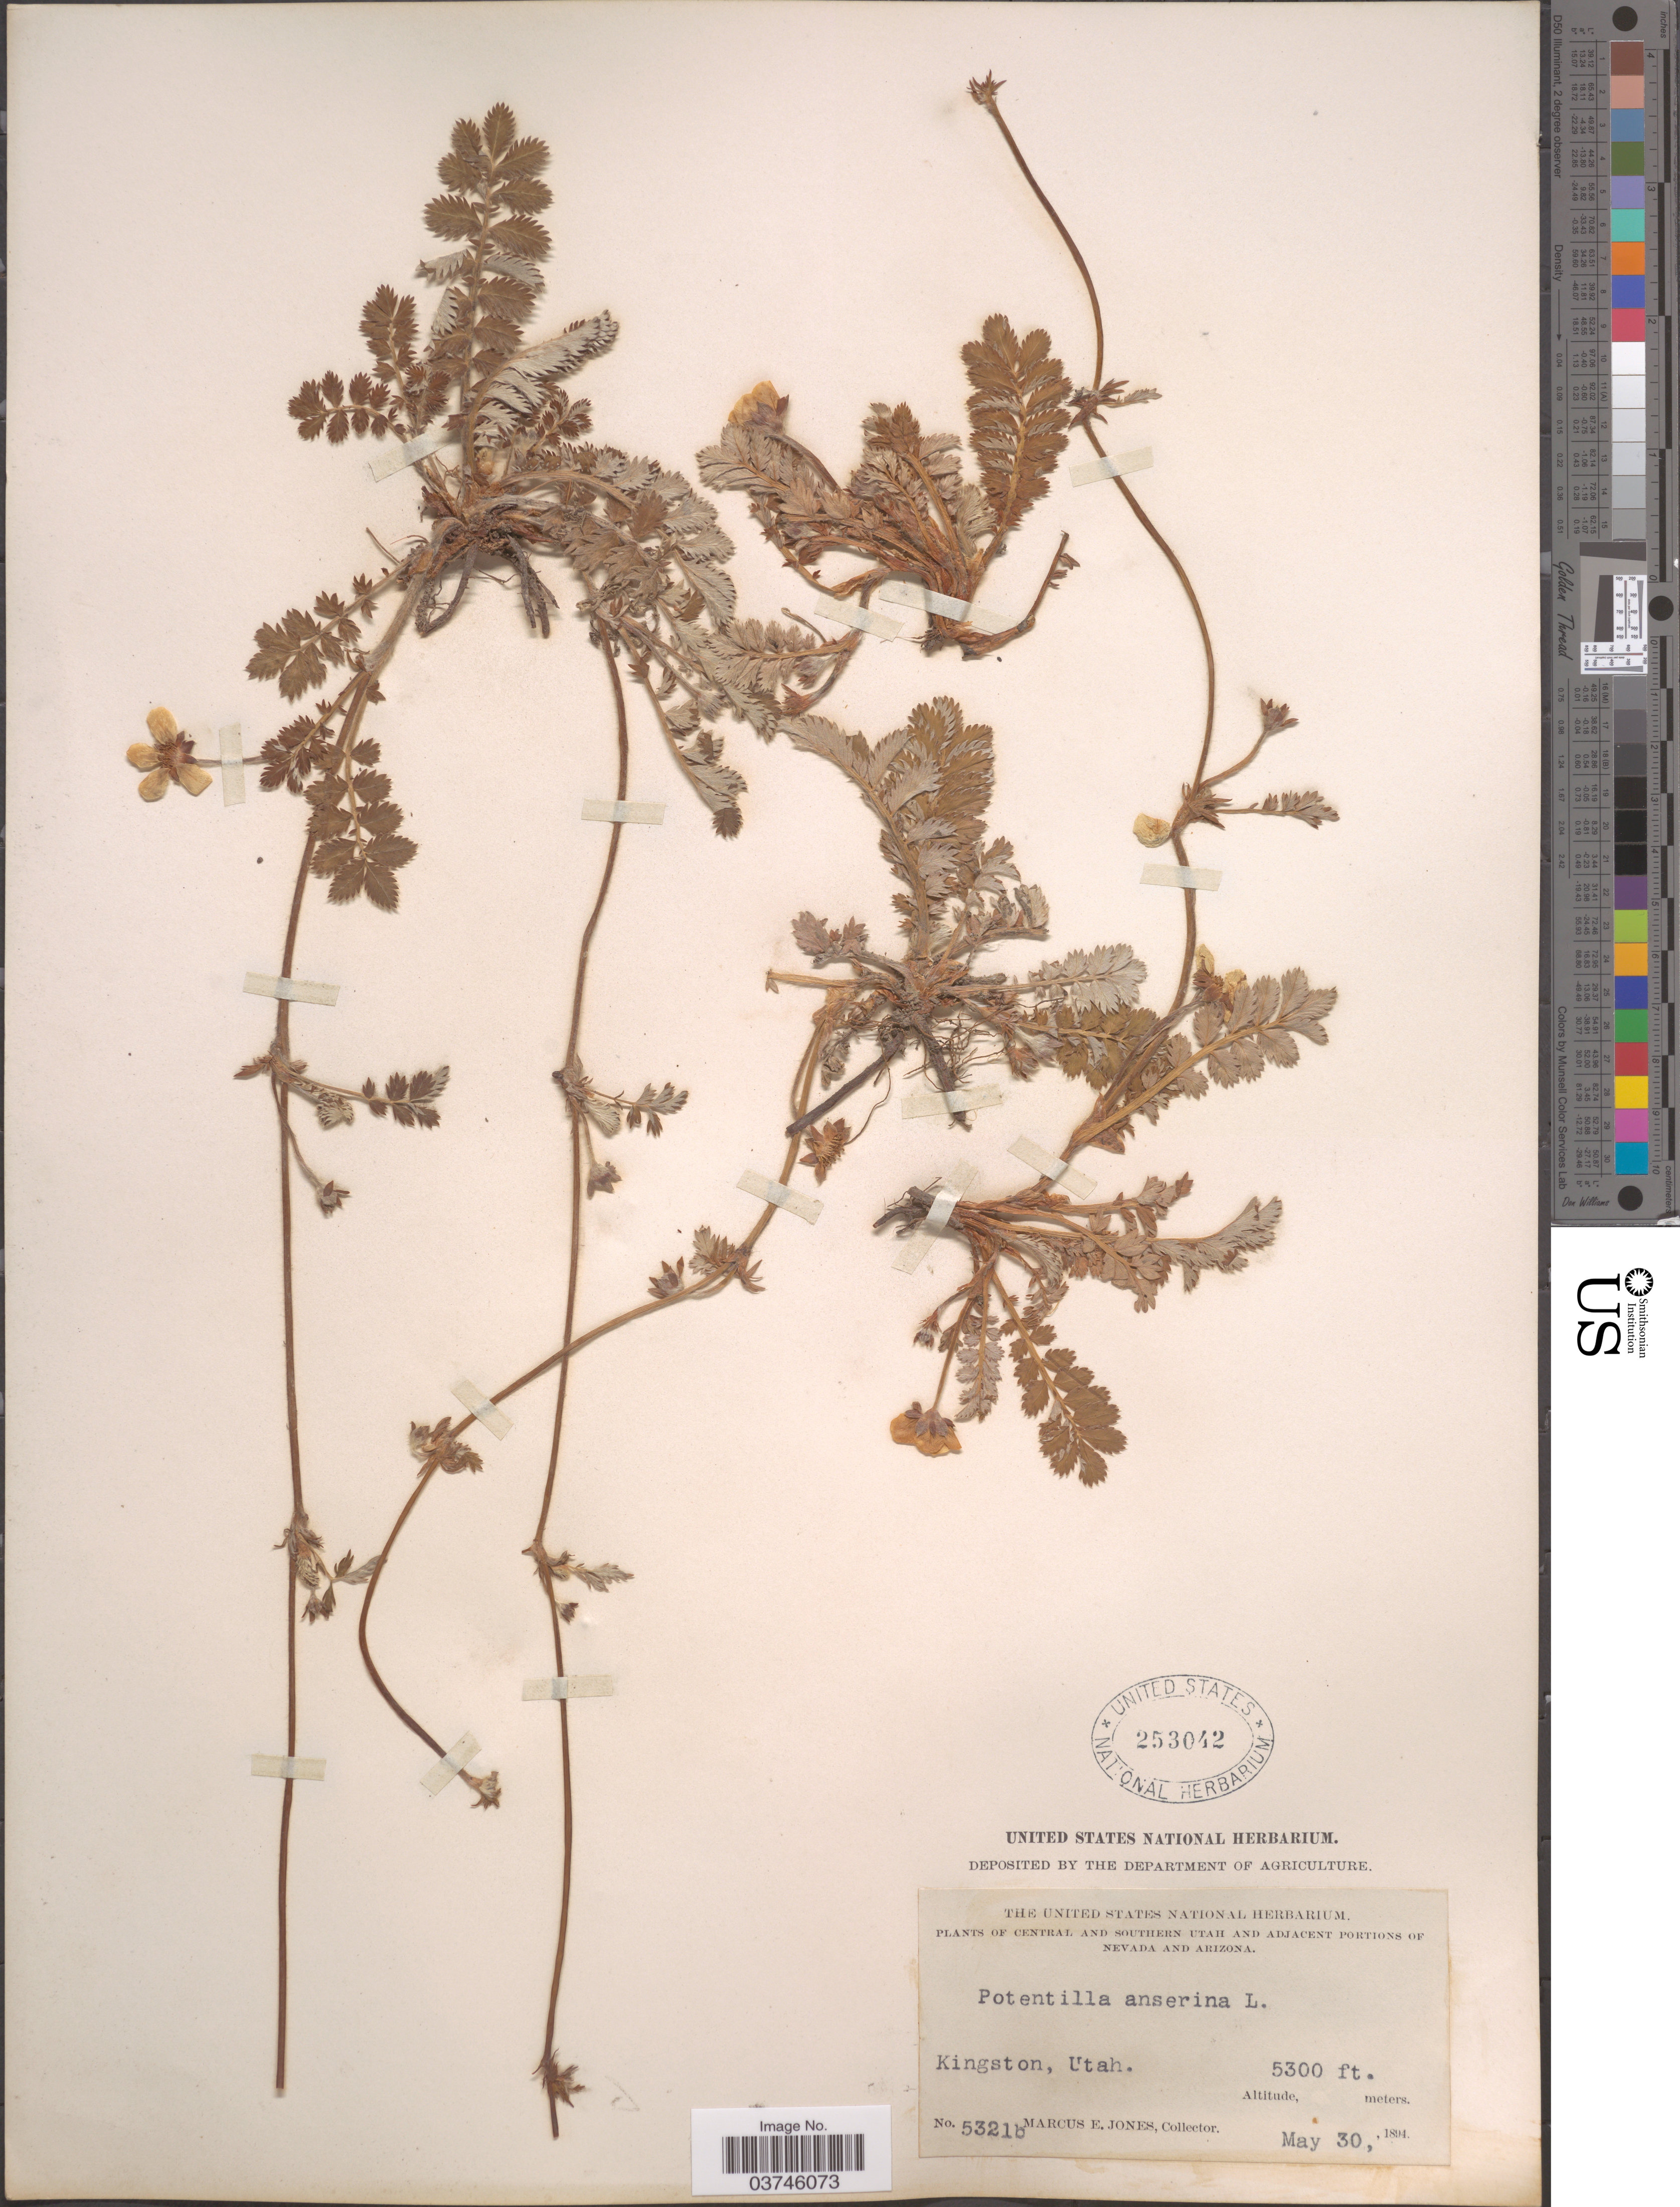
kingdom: Plantae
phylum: Tracheophyta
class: Magnoliopsida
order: Rosales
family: Rosaceae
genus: Argentina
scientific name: Argentina anserina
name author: (L.) Rydb.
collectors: M. E. Jones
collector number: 5321b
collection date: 1894-05-30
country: United States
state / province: Utah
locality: Central and Southern Utah. Kingston.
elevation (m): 1615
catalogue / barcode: US 253042